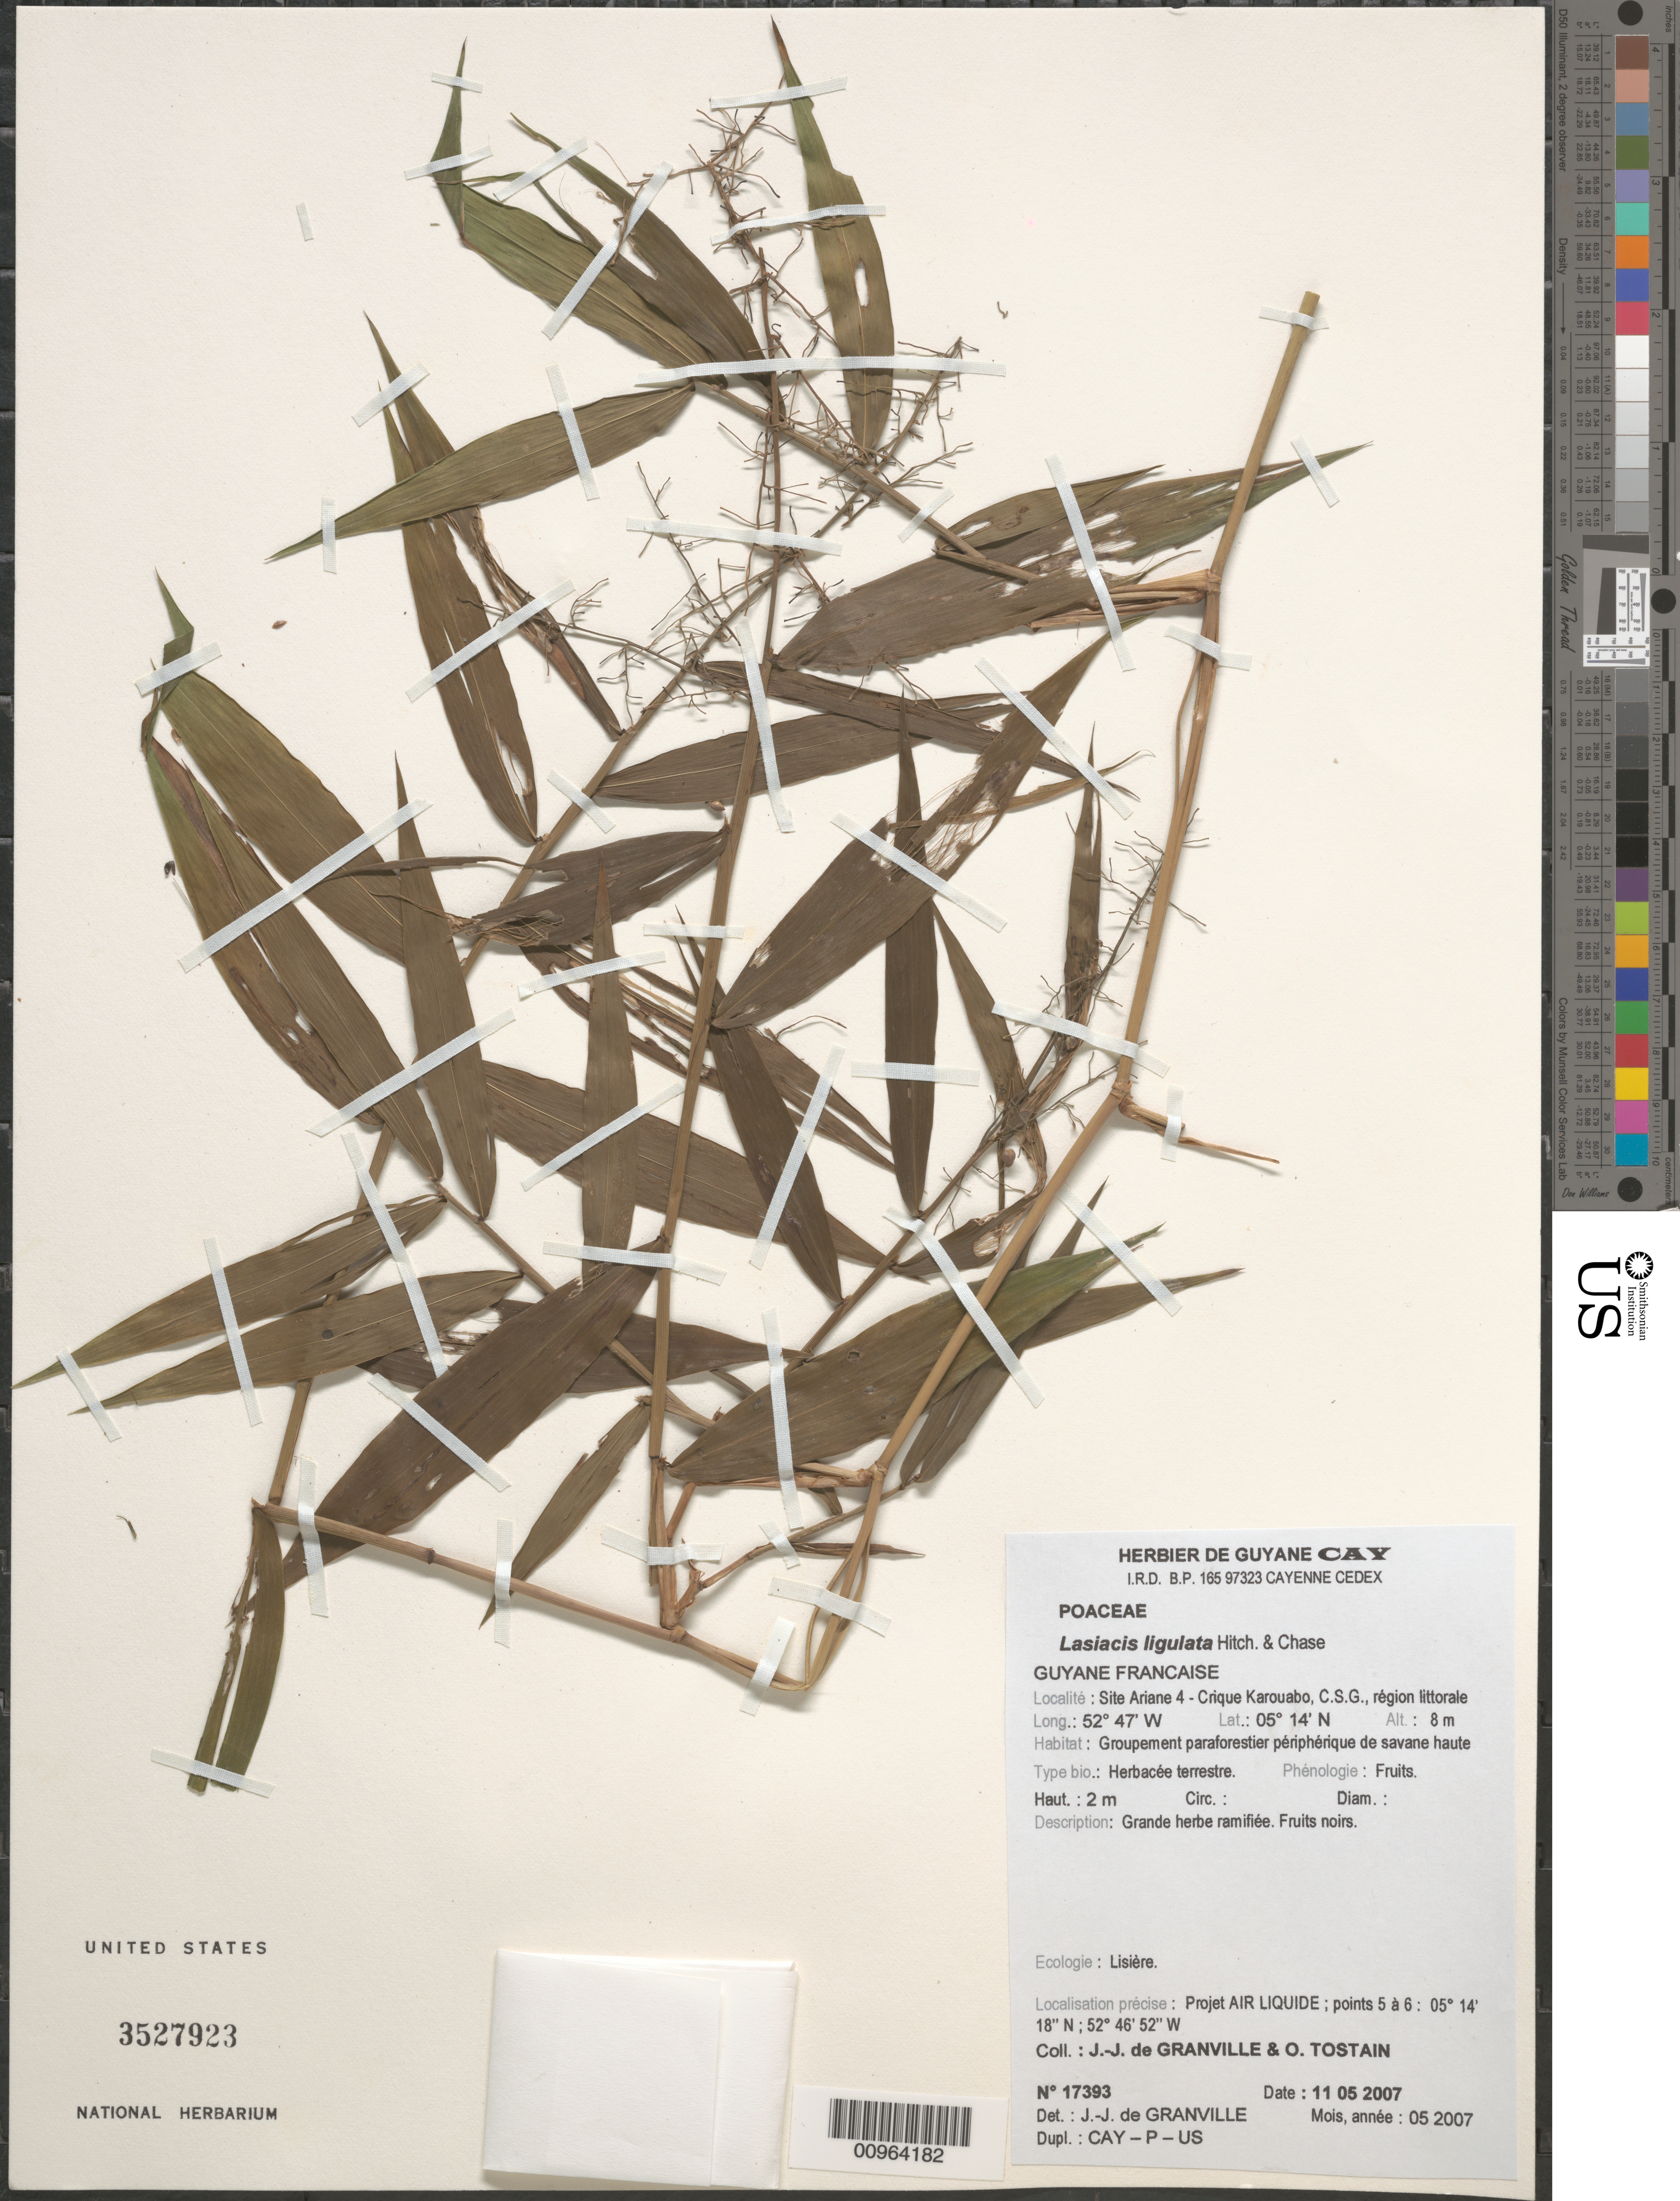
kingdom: Plantae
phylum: Tracheophyta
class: Liliopsida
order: Poales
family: Poaceae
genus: Lasiacis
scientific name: Lasiacis ligulata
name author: Hitchc. & Chase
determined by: Granville, J. J. de, (CAY), Institut de Recherche pour le Developpement (IRD) (FRENCH GUIANA)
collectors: J.-J. de Granville & O. Tostain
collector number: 17393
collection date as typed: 11-May-07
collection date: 2007-05-11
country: French Guiana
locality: Crique Karouabo, C.S.G., Site Ariane 4. Projet AIR LIQUIDE; points 5 a 6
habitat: Region littorale; groupement paraforestiere peripherique de savane haute. Lisiere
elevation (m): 8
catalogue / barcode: US 3527923